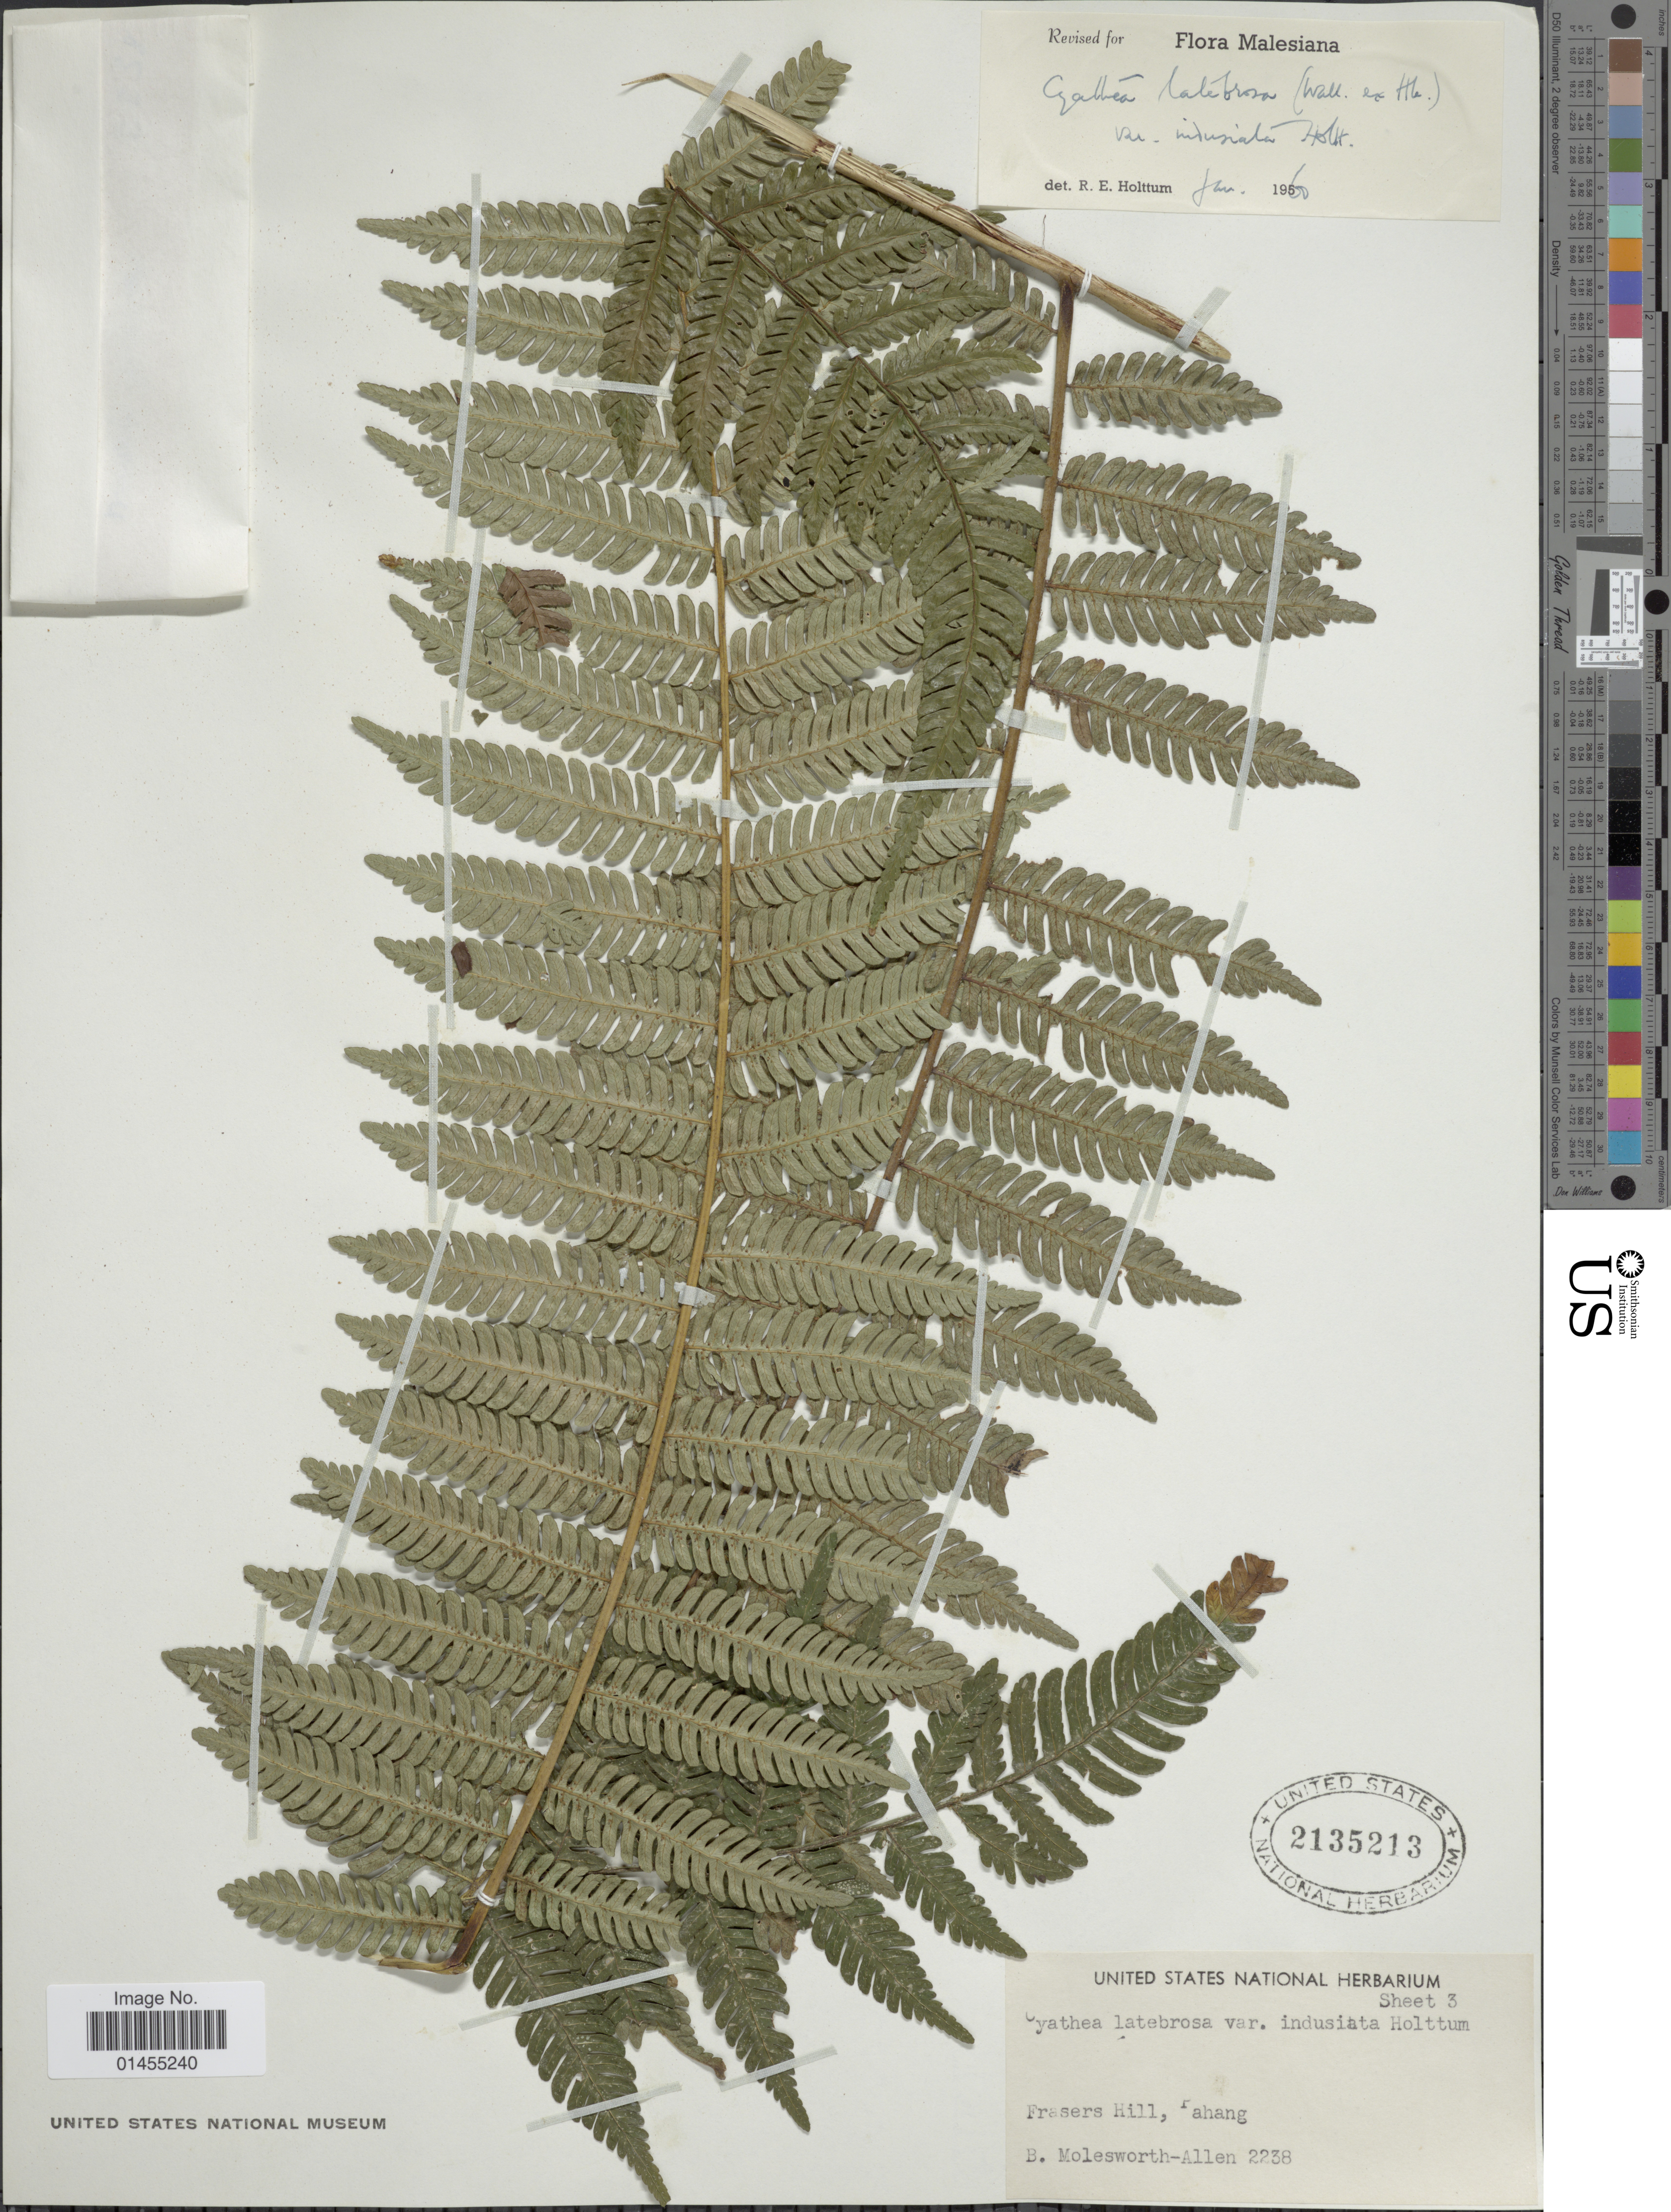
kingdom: Plantae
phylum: Tracheophyta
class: Polypodiopsida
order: Cyatheales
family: Cyatheaceae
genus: Alsophila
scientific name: Alsophila inciso-serrata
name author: (Copel.) C. Chr.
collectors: B. E. G. Molesworth-Allen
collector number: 2238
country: Malaysia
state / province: Pahang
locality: Frasers Hill.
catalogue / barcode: US 2135213